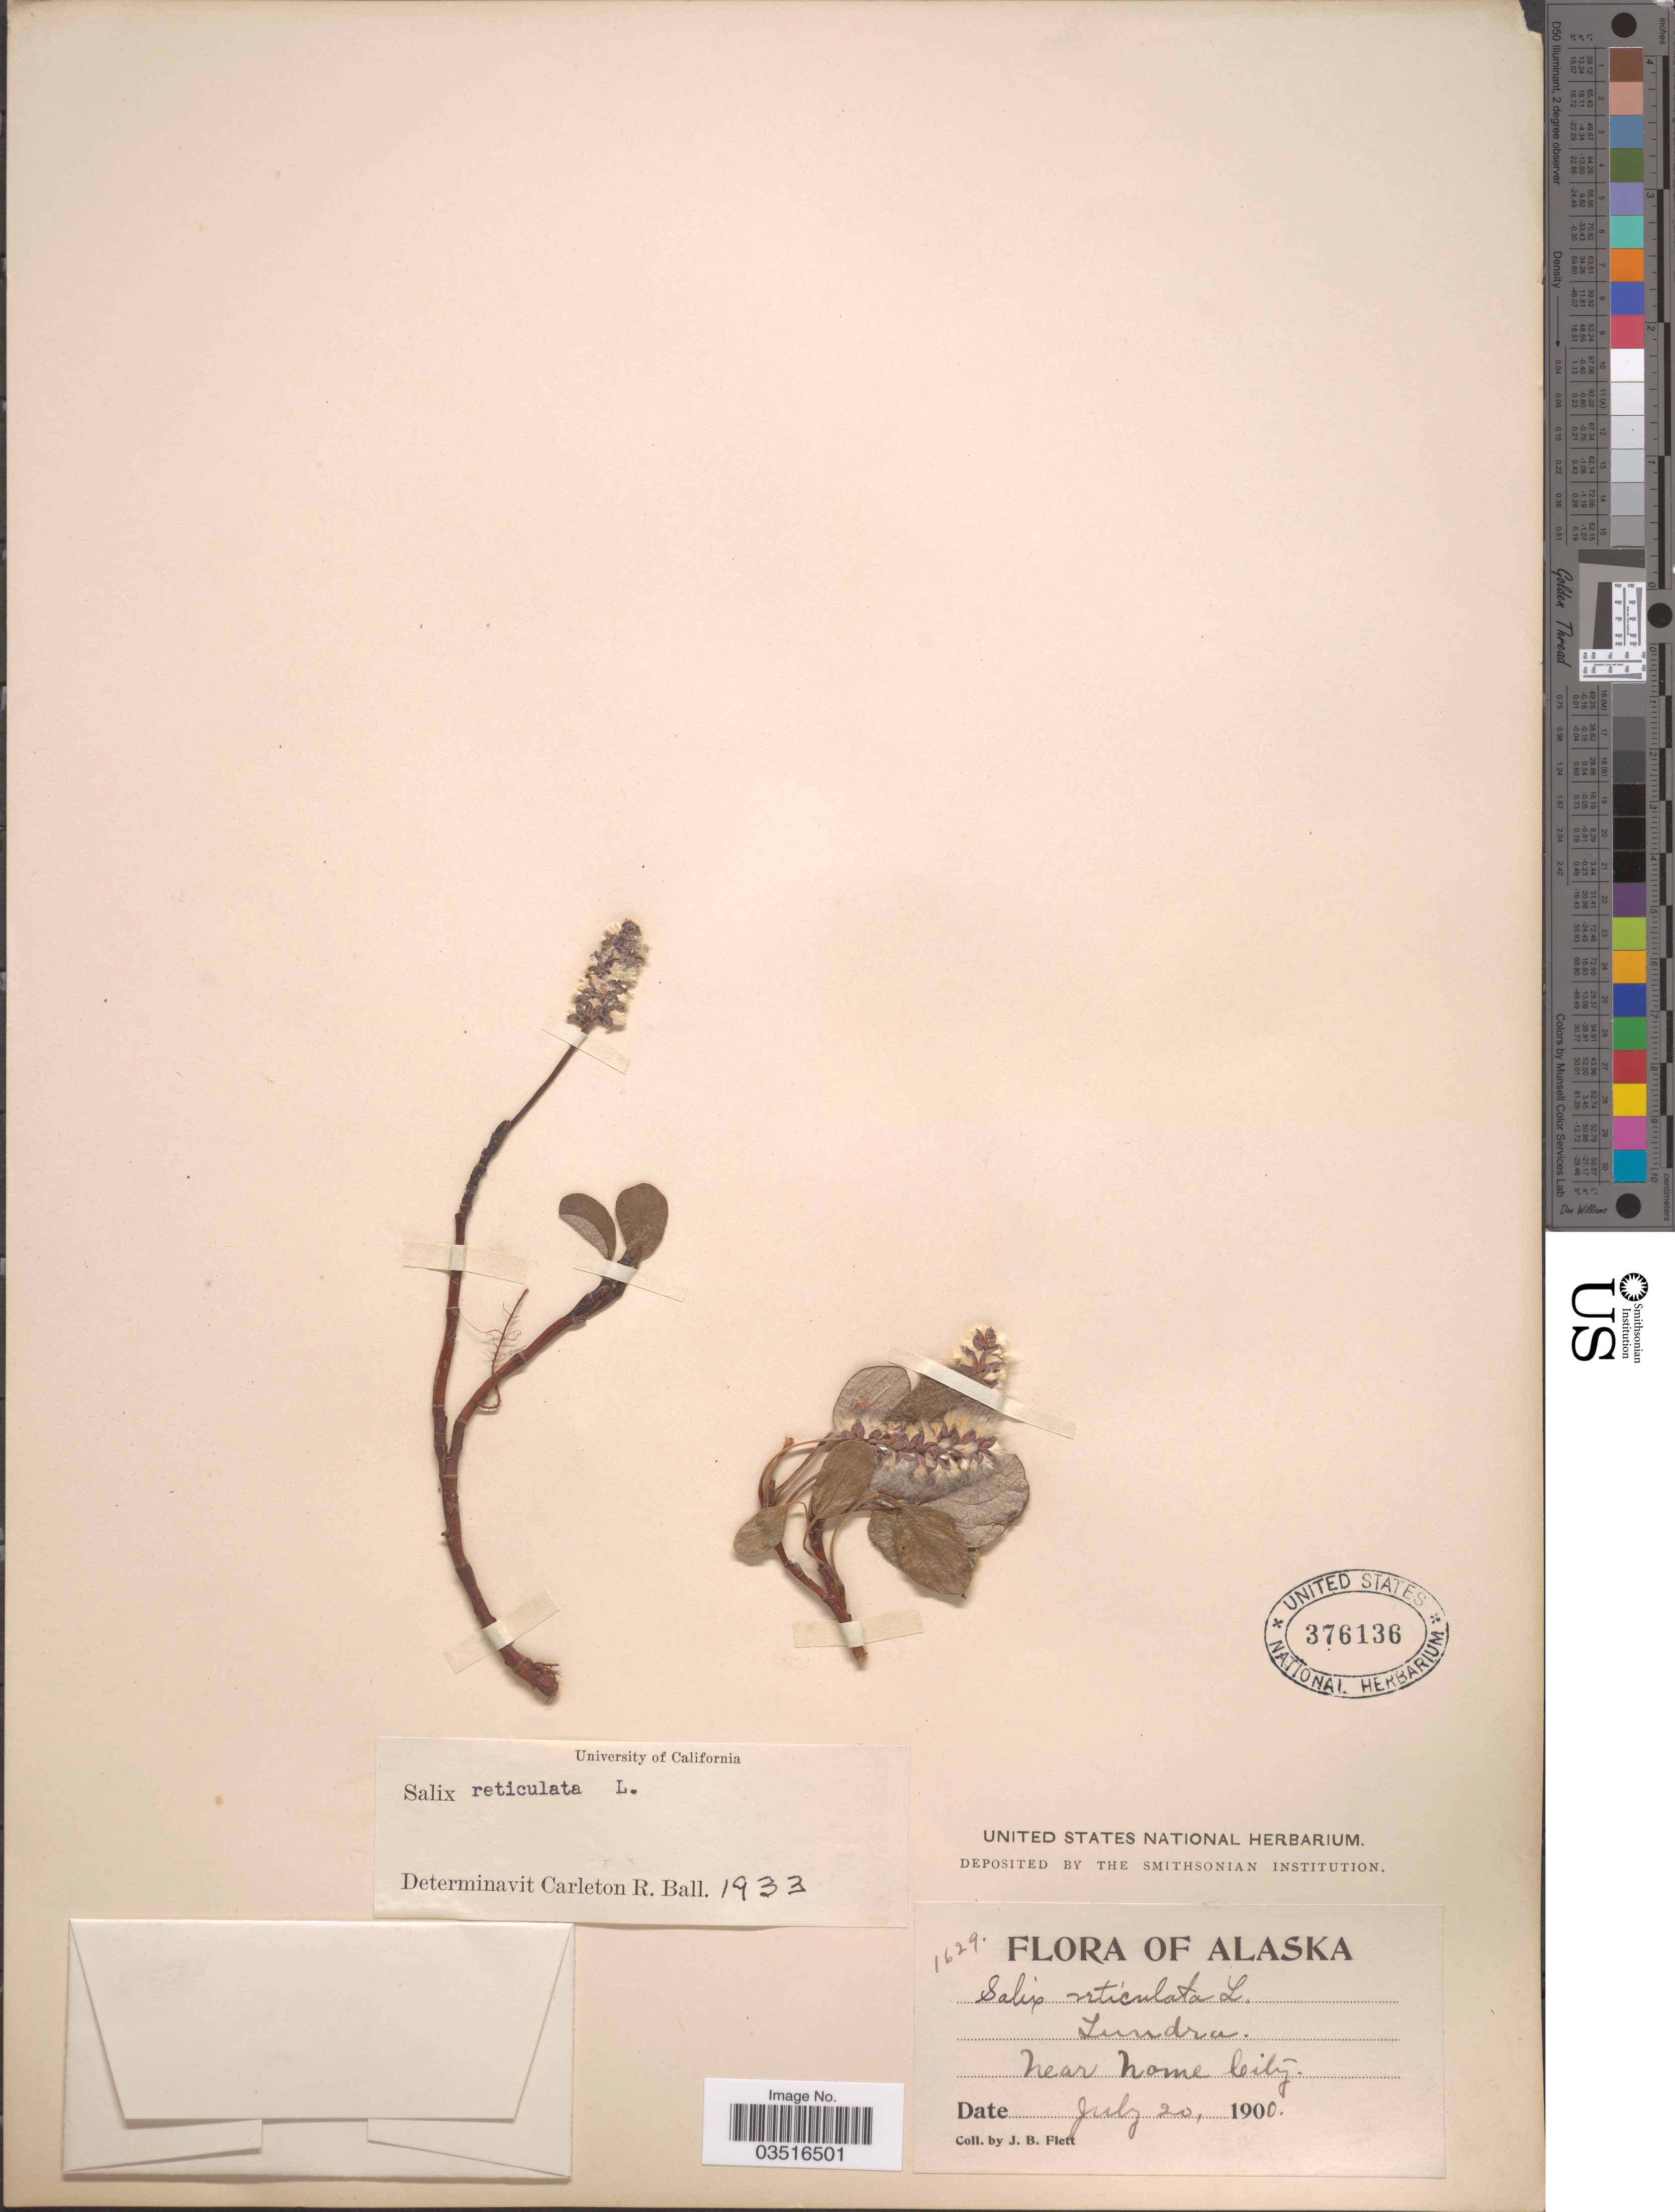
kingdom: Plantae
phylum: Tracheophyta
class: Magnoliopsida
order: Malpighiales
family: Salicaceae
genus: Salix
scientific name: Salix reticulata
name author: L.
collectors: J. Flett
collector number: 1629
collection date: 1900-07-20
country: United States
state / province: Alaska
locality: Tundra. Near Nome City.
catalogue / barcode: US 376136